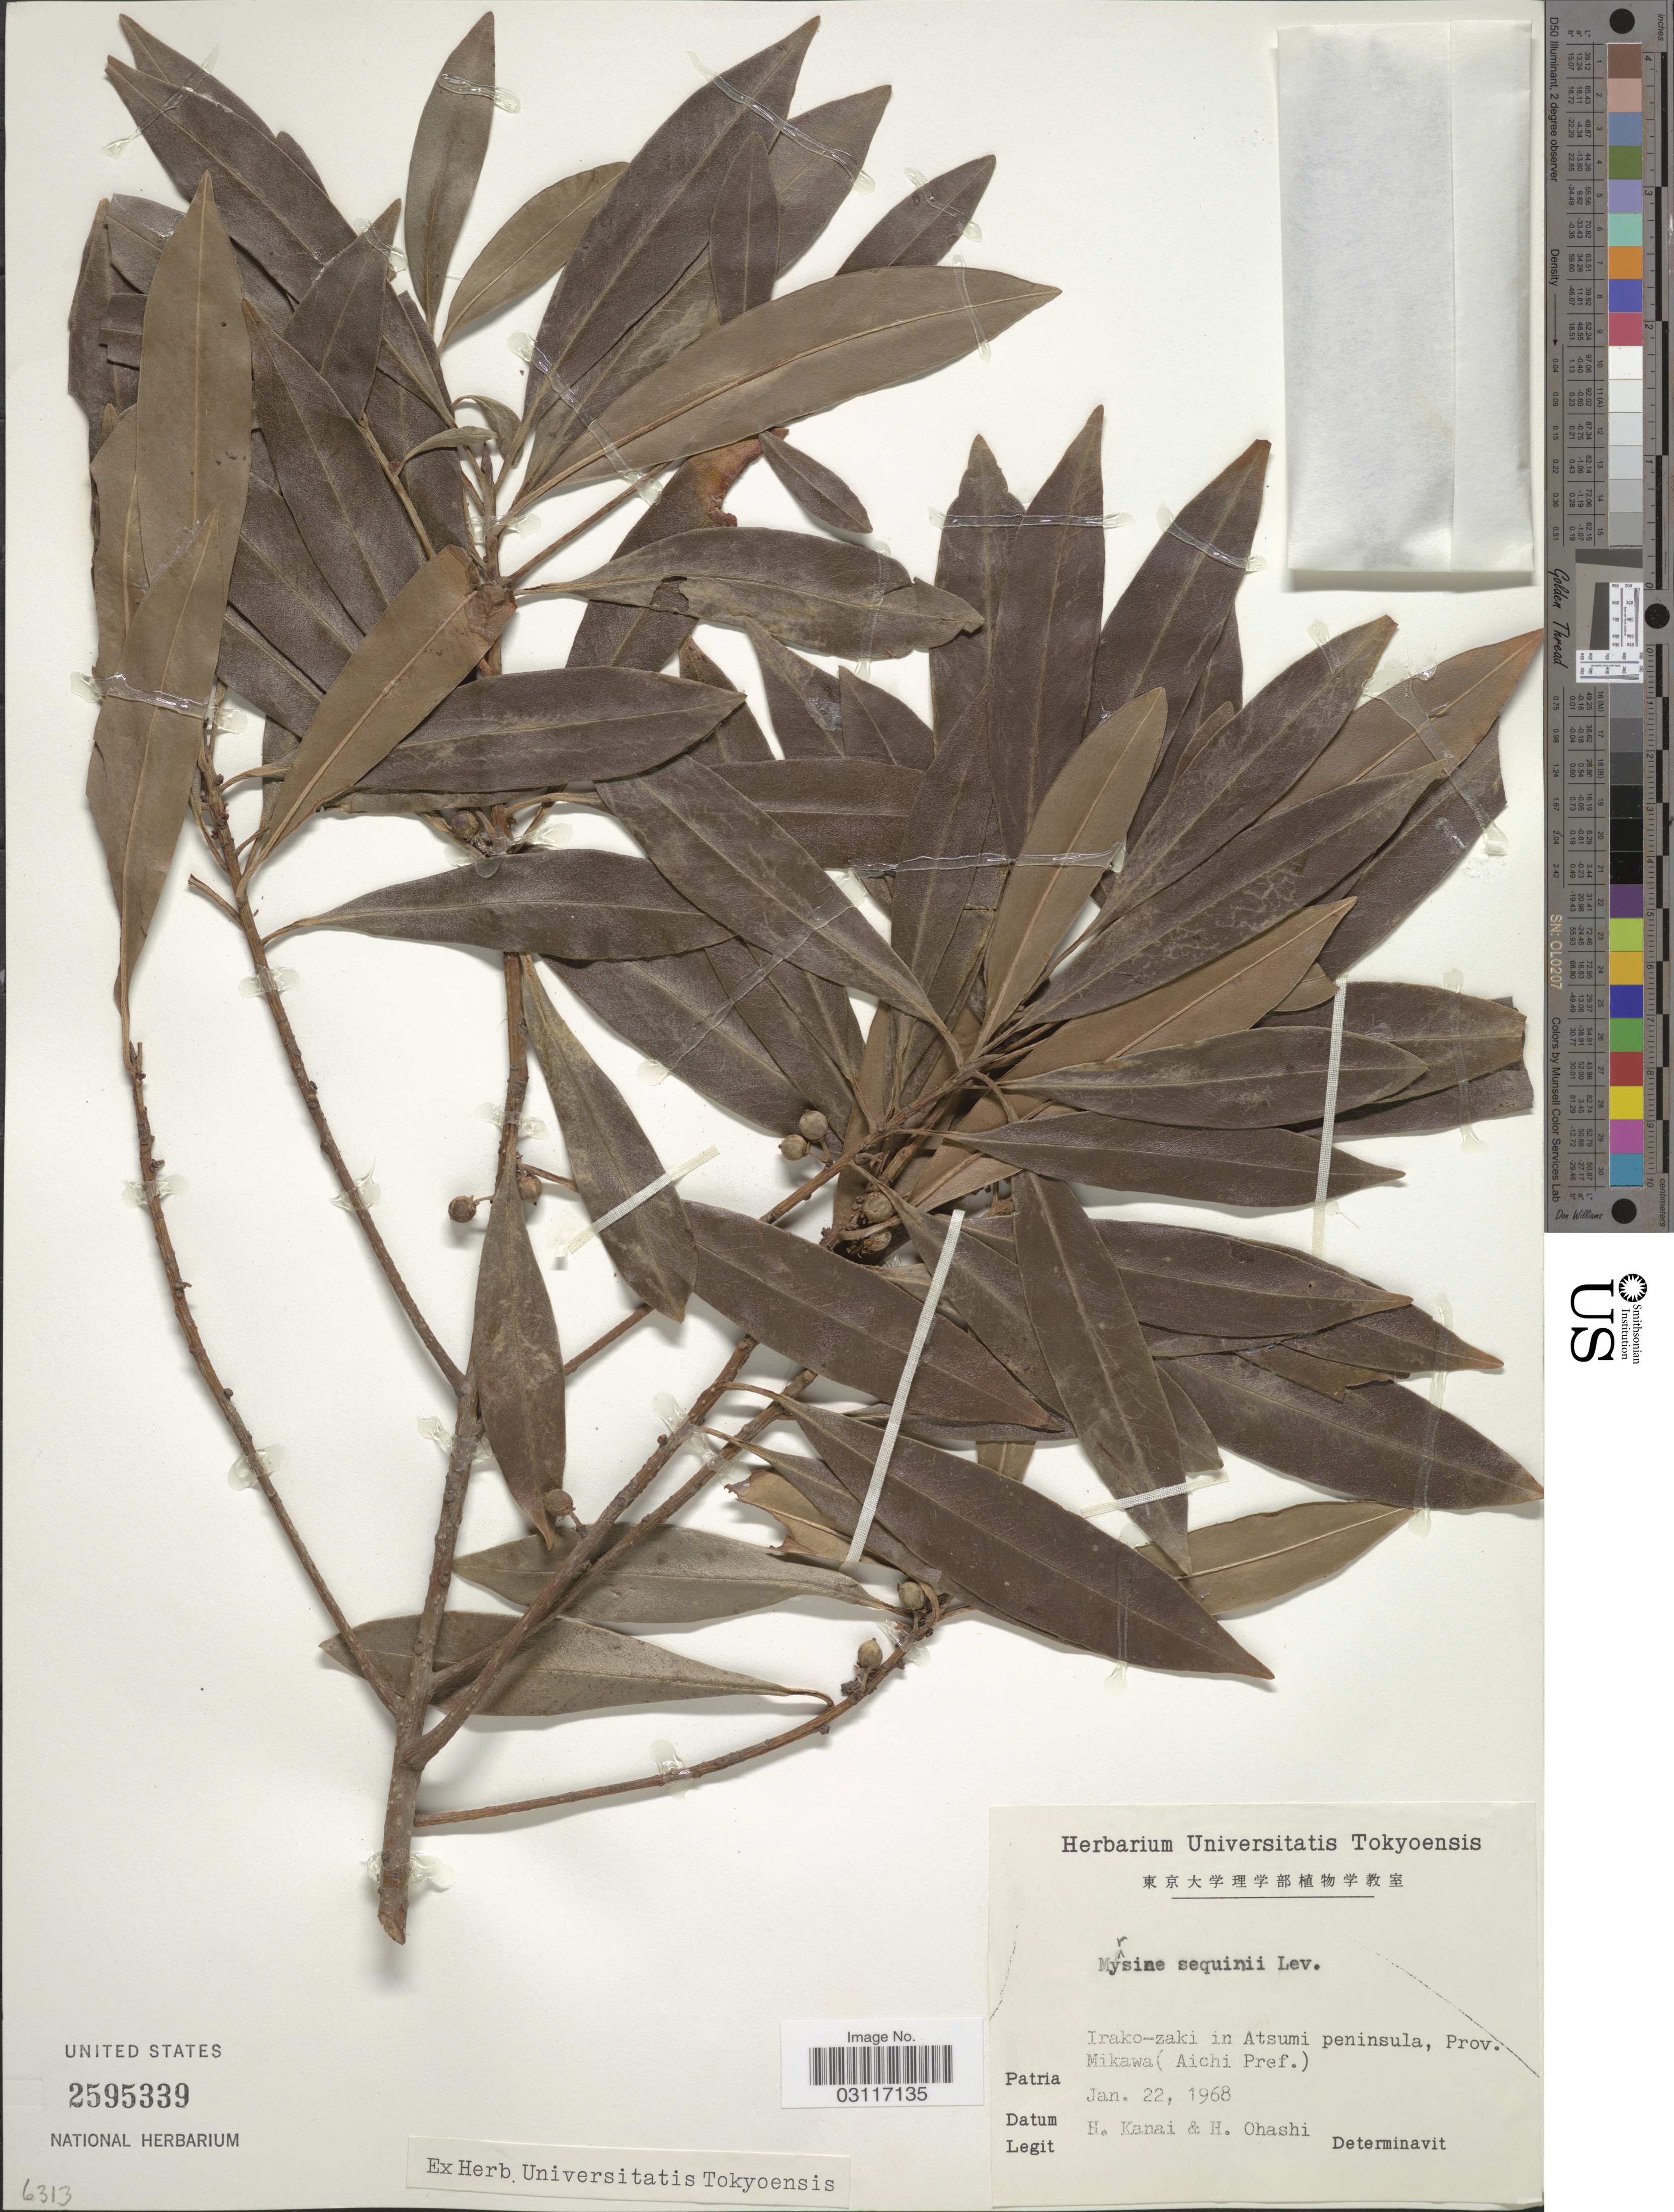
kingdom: Plantae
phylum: Tracheophyta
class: Magnoliopsida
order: Ericales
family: Primulaceae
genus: Myrsine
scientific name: Myrsine seguinii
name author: H. Lév.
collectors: H. Kanai & H. Ohashi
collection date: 1968-01-22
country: Japan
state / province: Tokyo, Federal City of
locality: Irako-zaki in Atsumi peninsula, Prov. Mikawa (Aichi Pref.).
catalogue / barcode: US 2595339